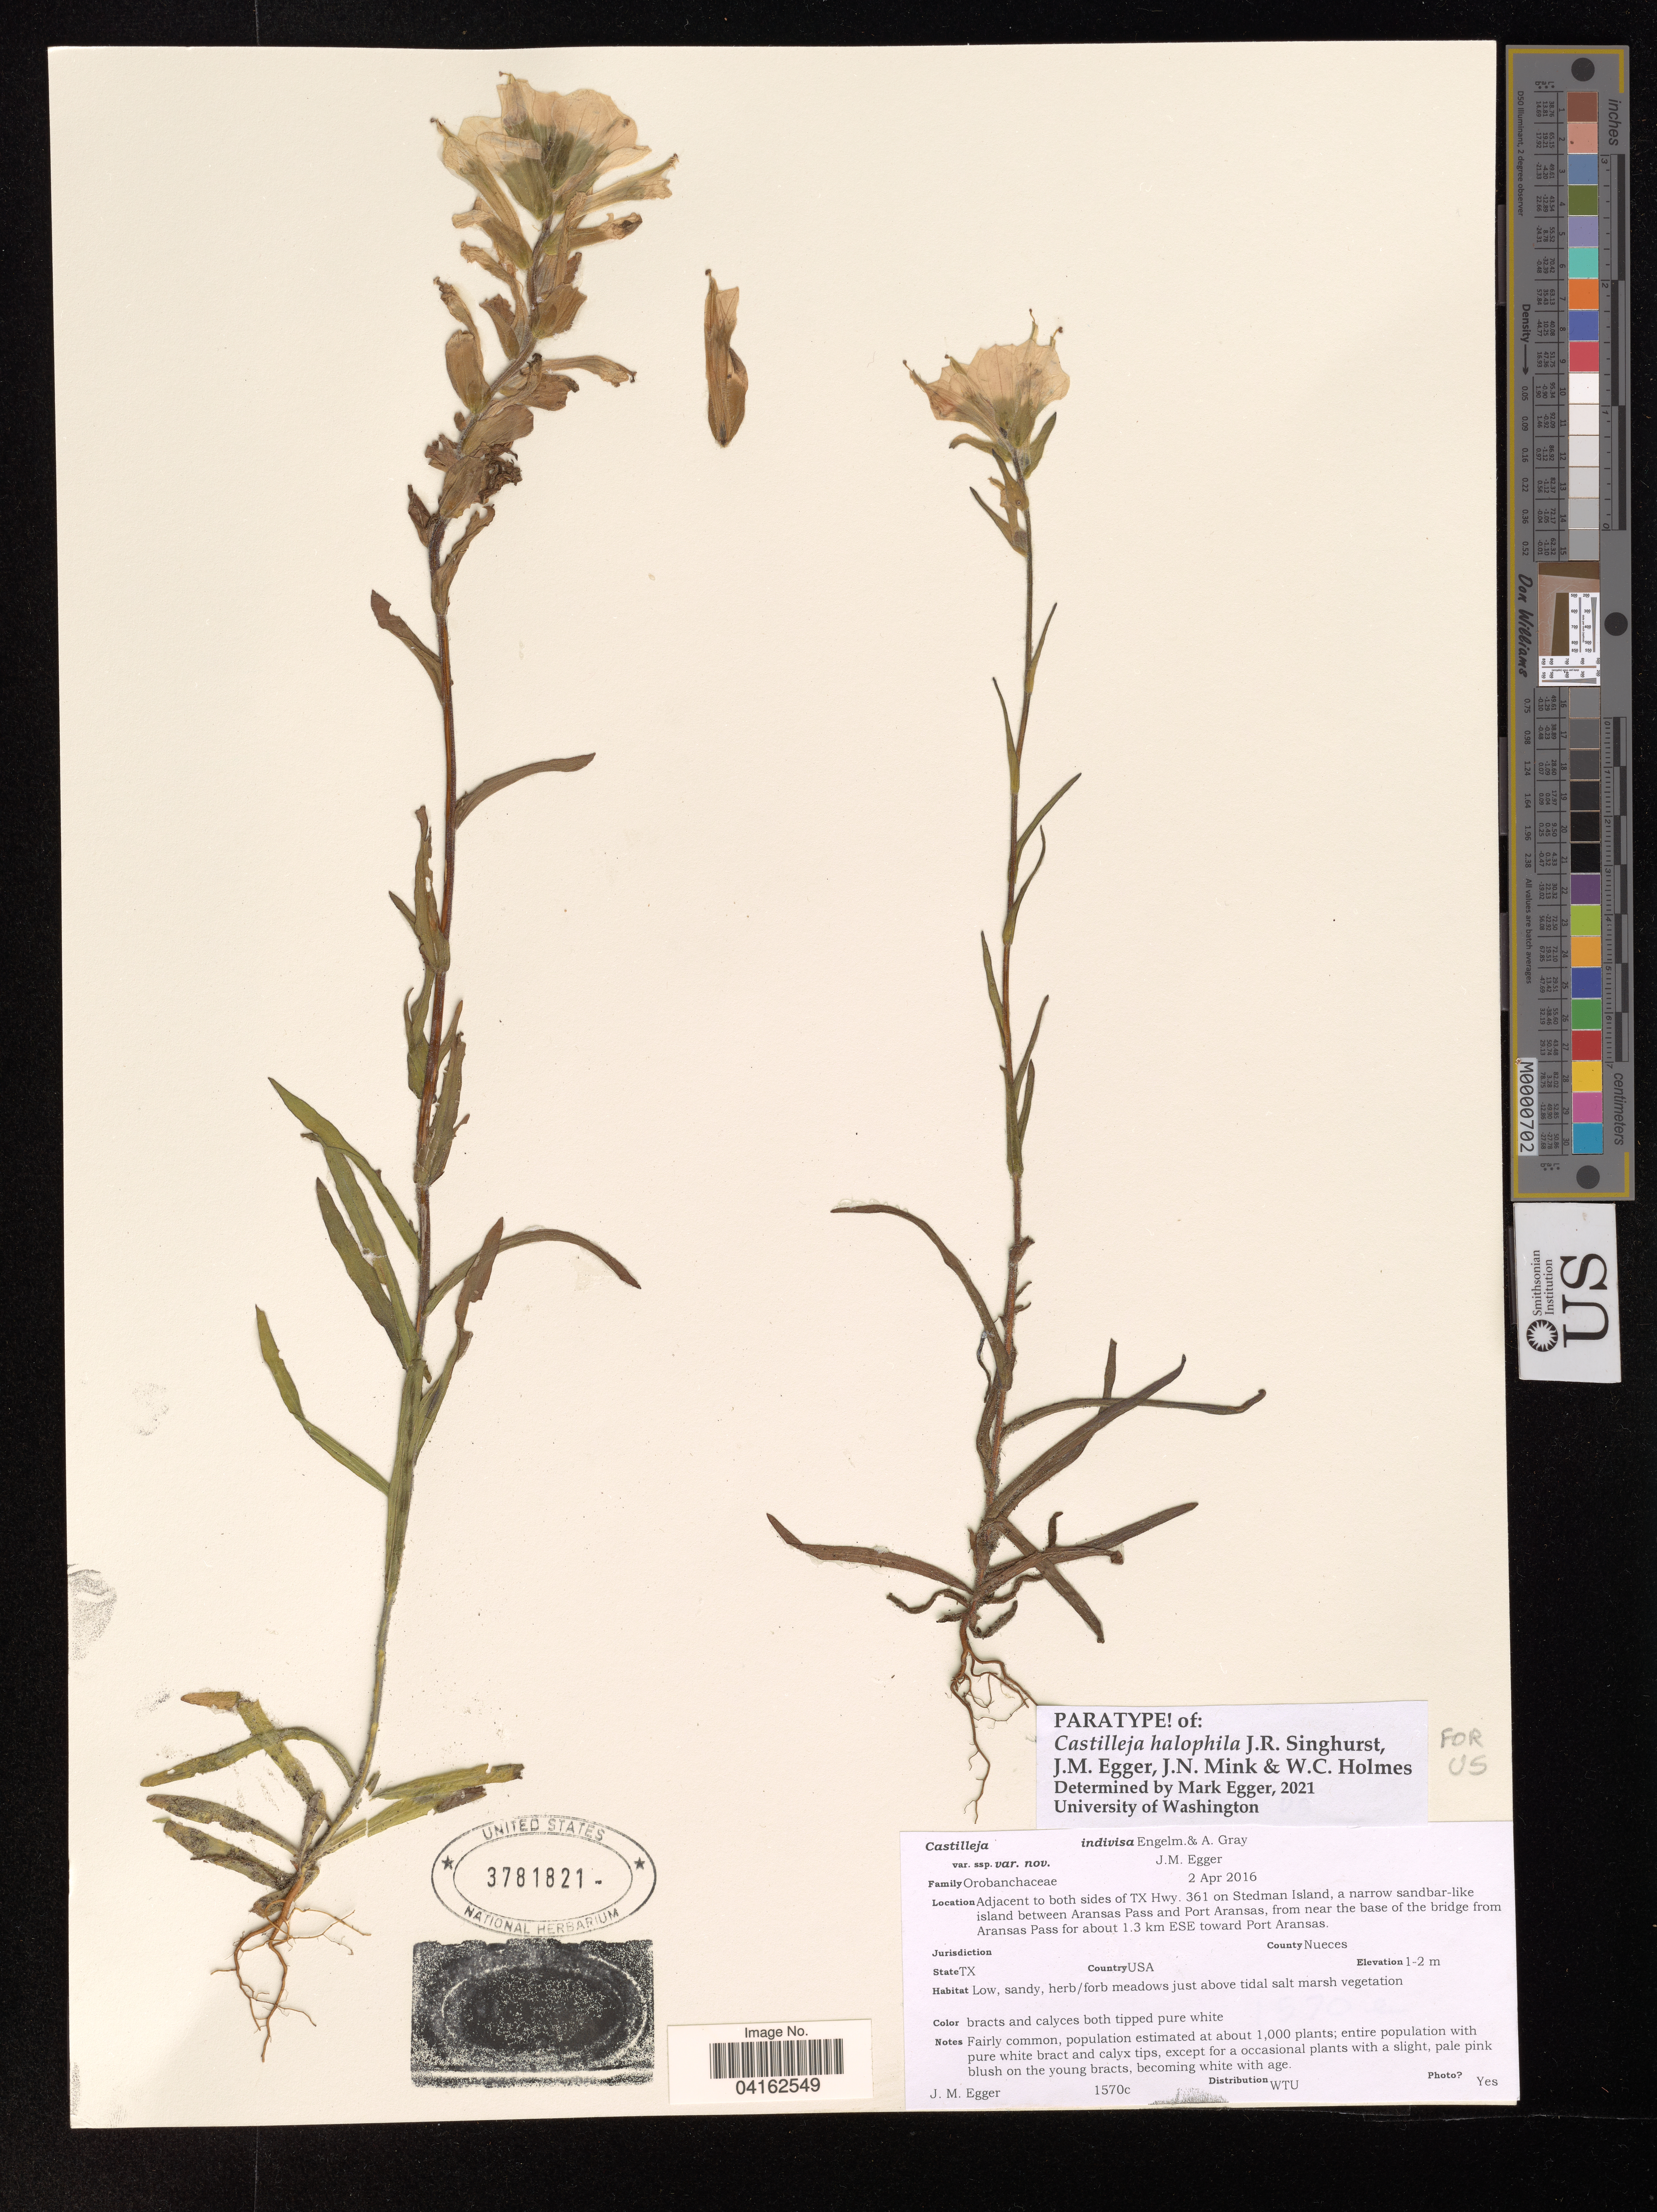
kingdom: Plantae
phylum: Tracheophyta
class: Magnoliopsida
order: Lamiales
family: Orobanchaceae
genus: Castilleja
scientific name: Castilleja halophila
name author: J.R. Singhurst et al.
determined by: Egger, J. M., University of Washington Botanic Gardens (UNITED STATES)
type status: Paratype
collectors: J. M. Egger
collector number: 1570c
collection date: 2016-04-02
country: United States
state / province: Texas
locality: Adjacent to both sides of TX Hwy. 361 on Stedman Island, a narrow sandbar-like island between Aransas Pass and Port Aransas, from near the base of the bridge from Aransas Pass for about 1.3 km ESE toward Port Aransas. County Nueces.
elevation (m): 1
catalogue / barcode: US 3781821